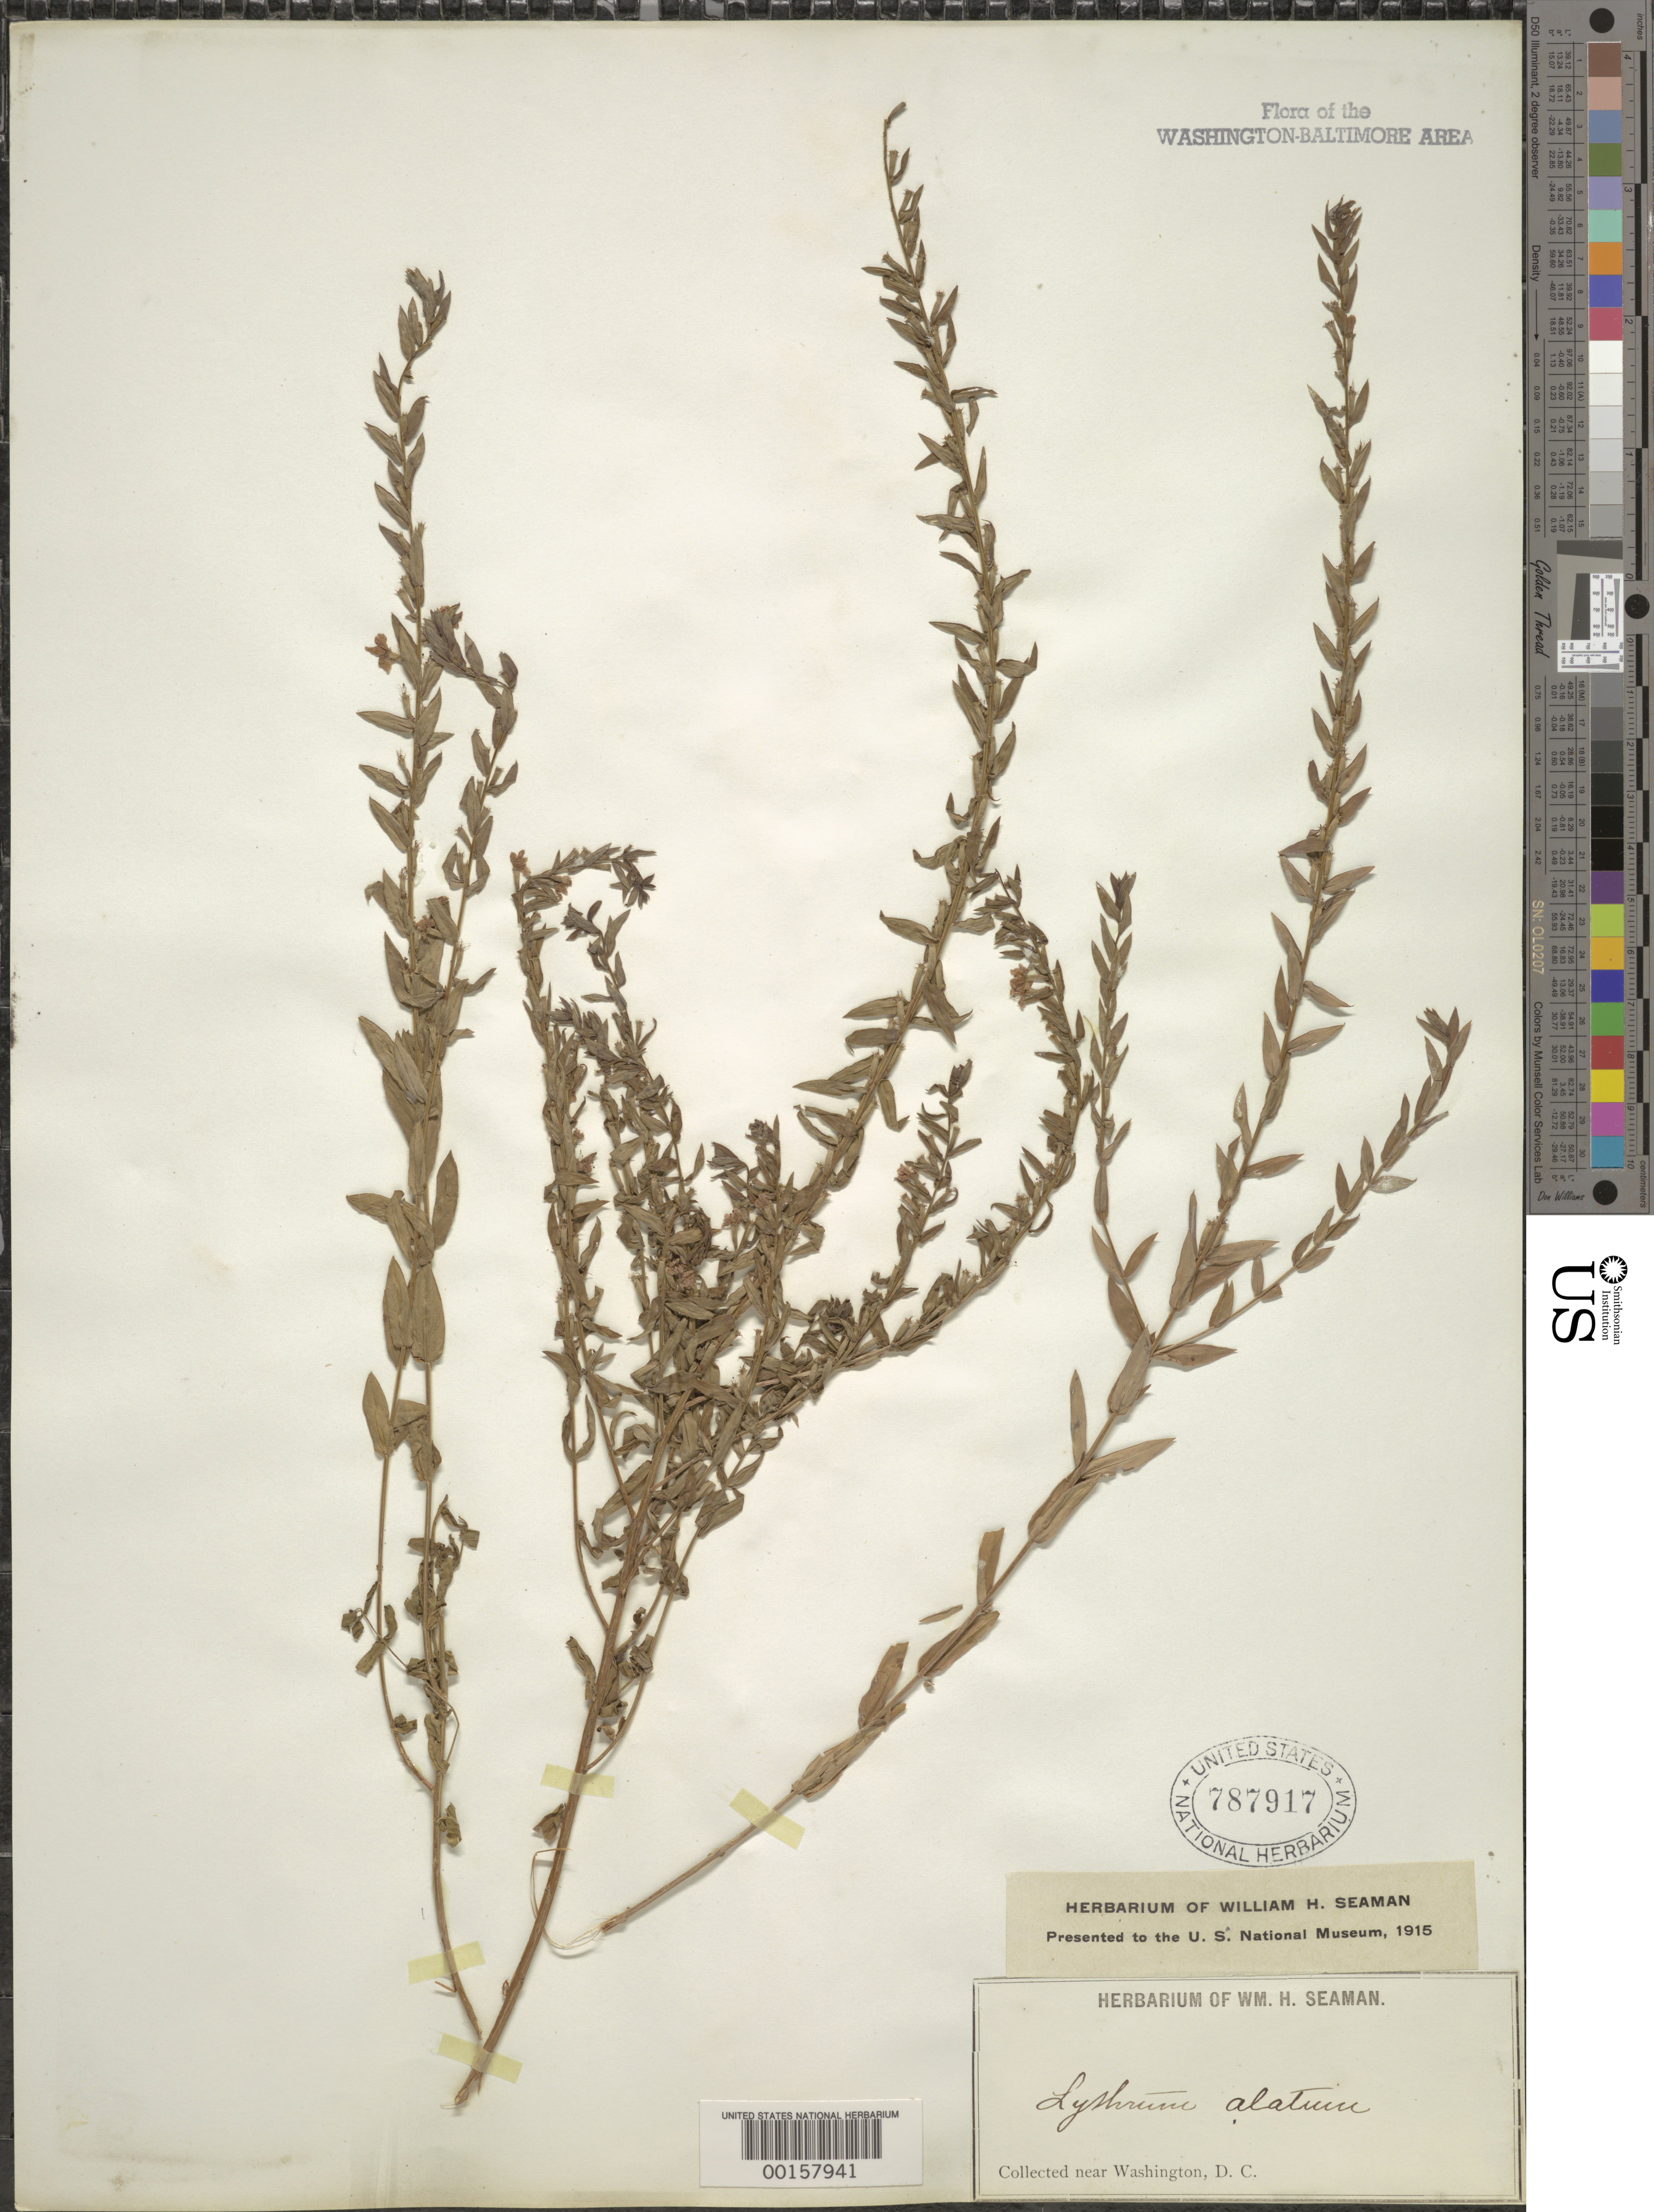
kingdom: Plantae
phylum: Tracheophyta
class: Magnoliopsida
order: Myrtales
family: Lythraceae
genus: Lythrum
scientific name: Lythrum alatum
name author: Pursh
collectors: W. Seaman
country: United States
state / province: District of Columbia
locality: Washington DC area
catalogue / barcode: US 787917